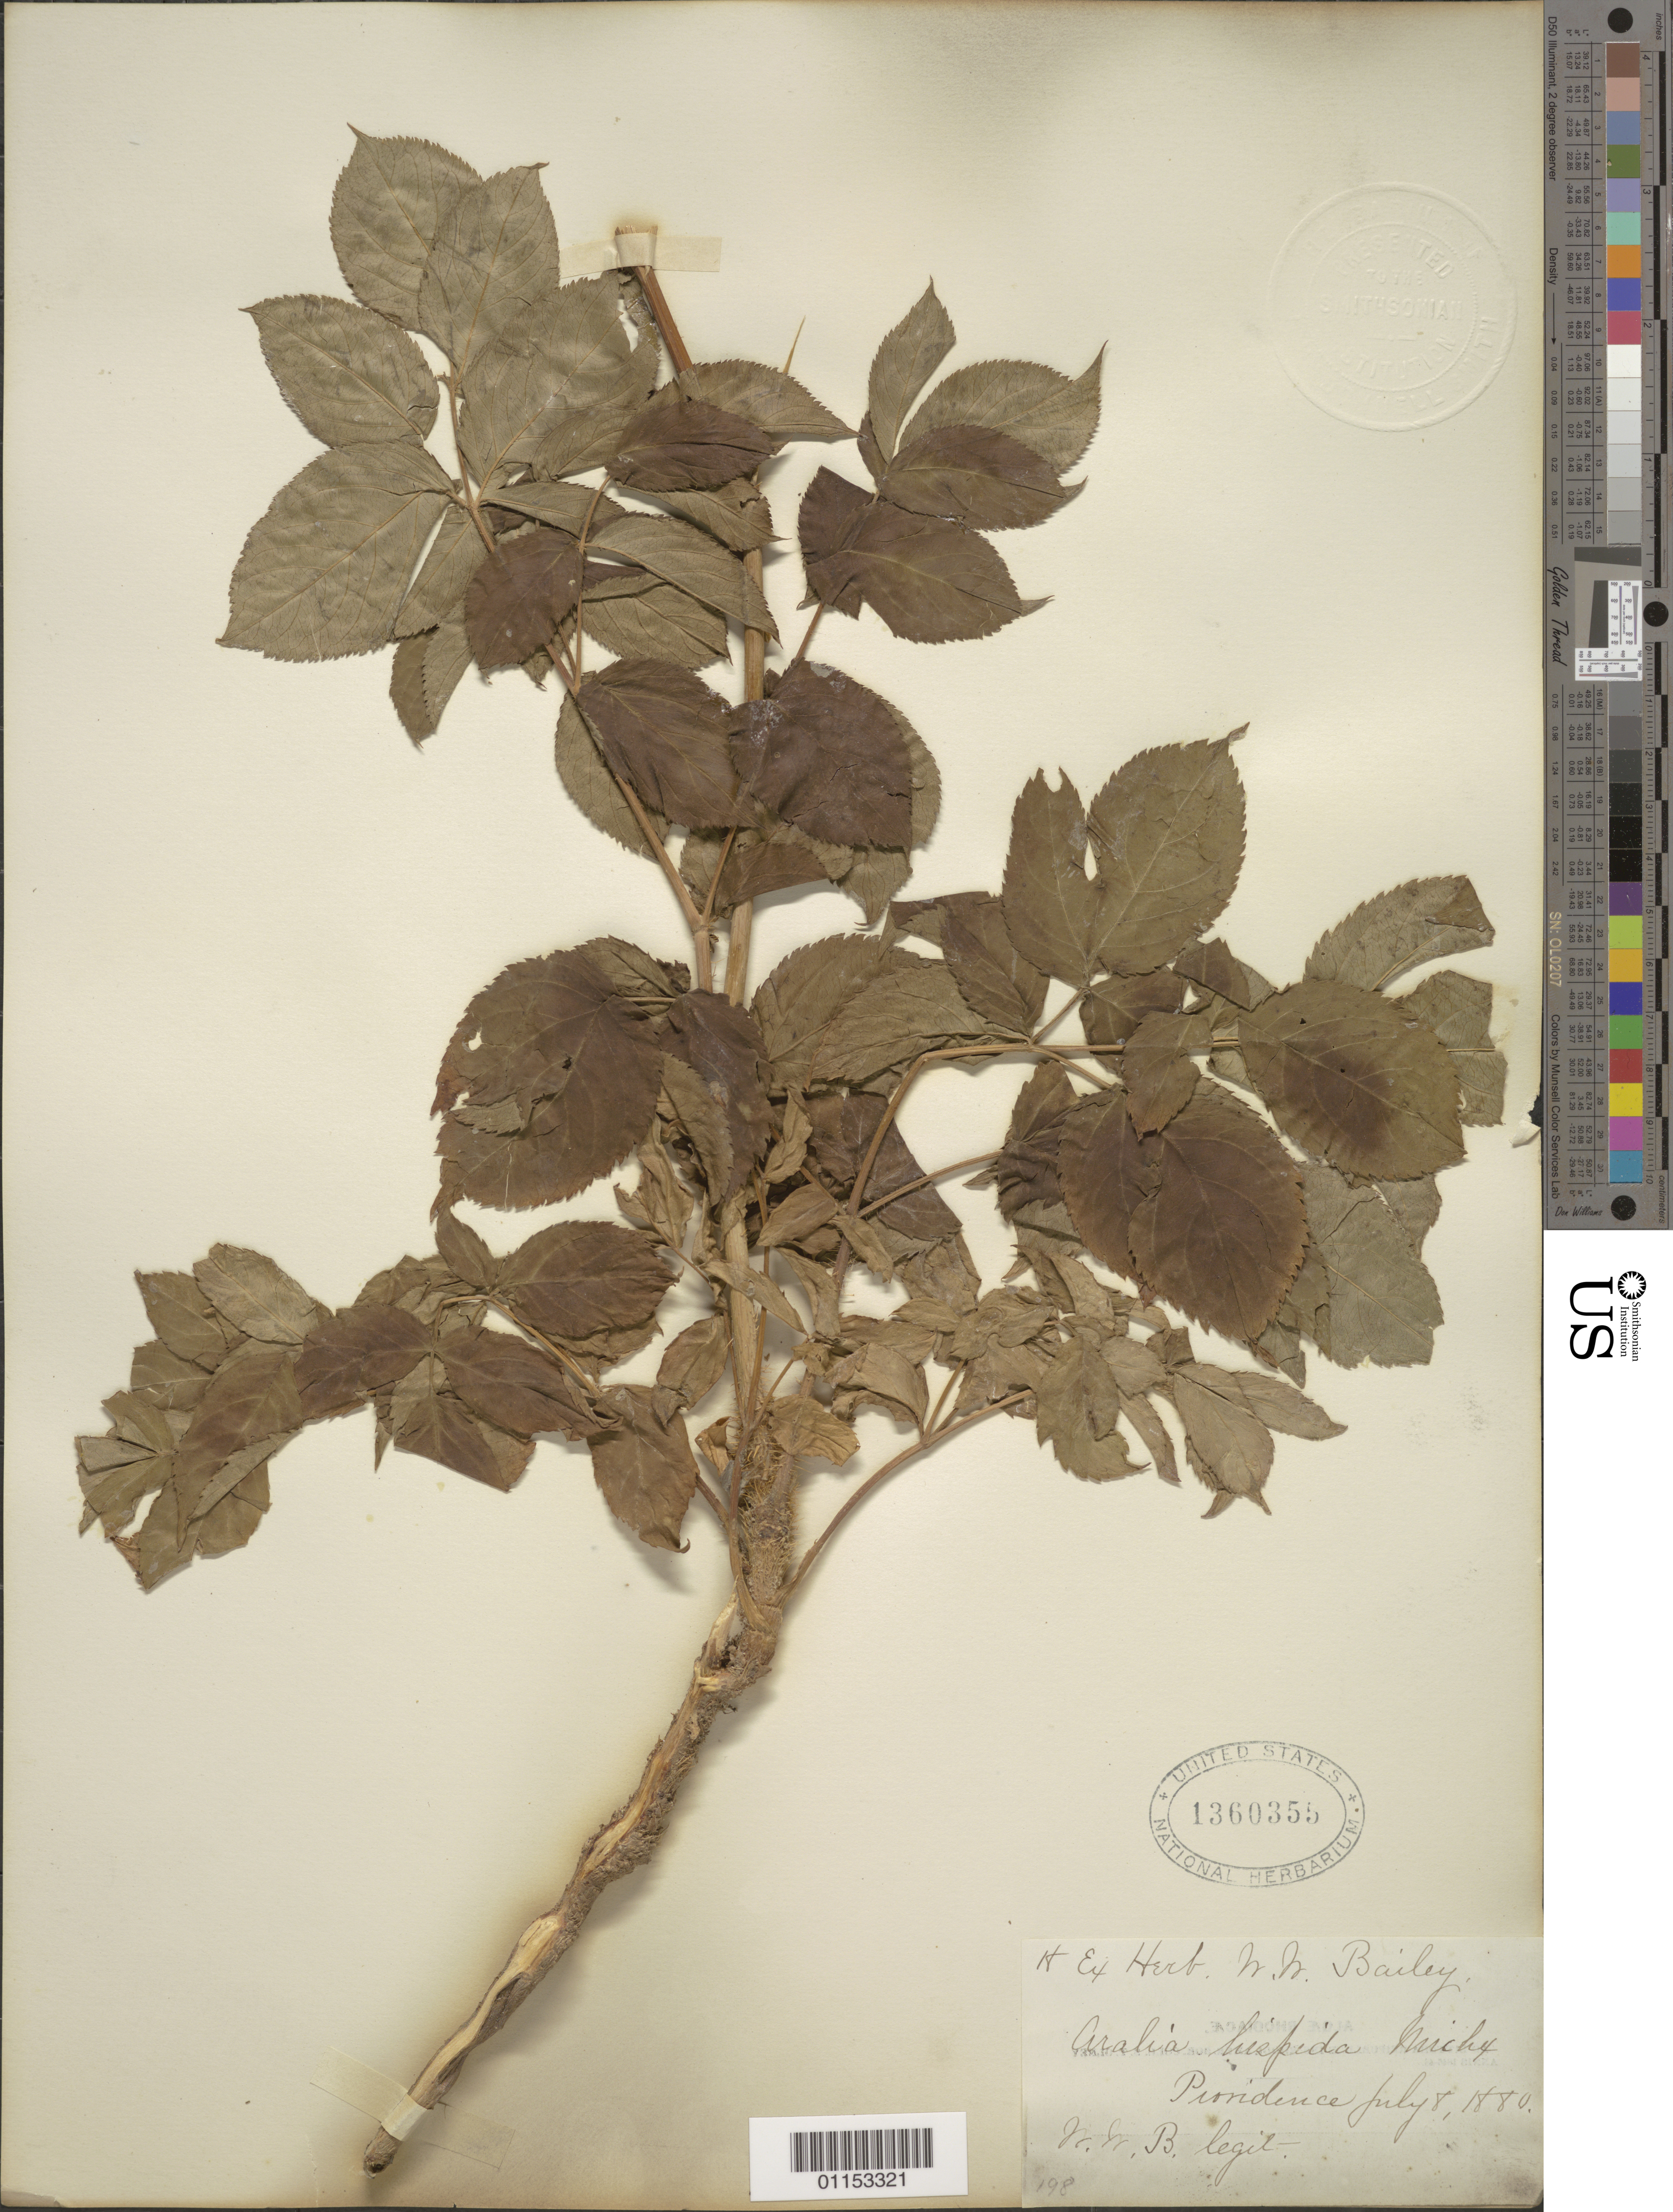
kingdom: Plantae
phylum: Tracheophyta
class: Magnoliopsida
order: Apiales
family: Araliaceae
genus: Aralia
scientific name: Aralia hispida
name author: Vent.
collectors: W. W. Bailey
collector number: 198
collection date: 1880-07-08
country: United States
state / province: Rhode Island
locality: Providence.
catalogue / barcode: US 1360355